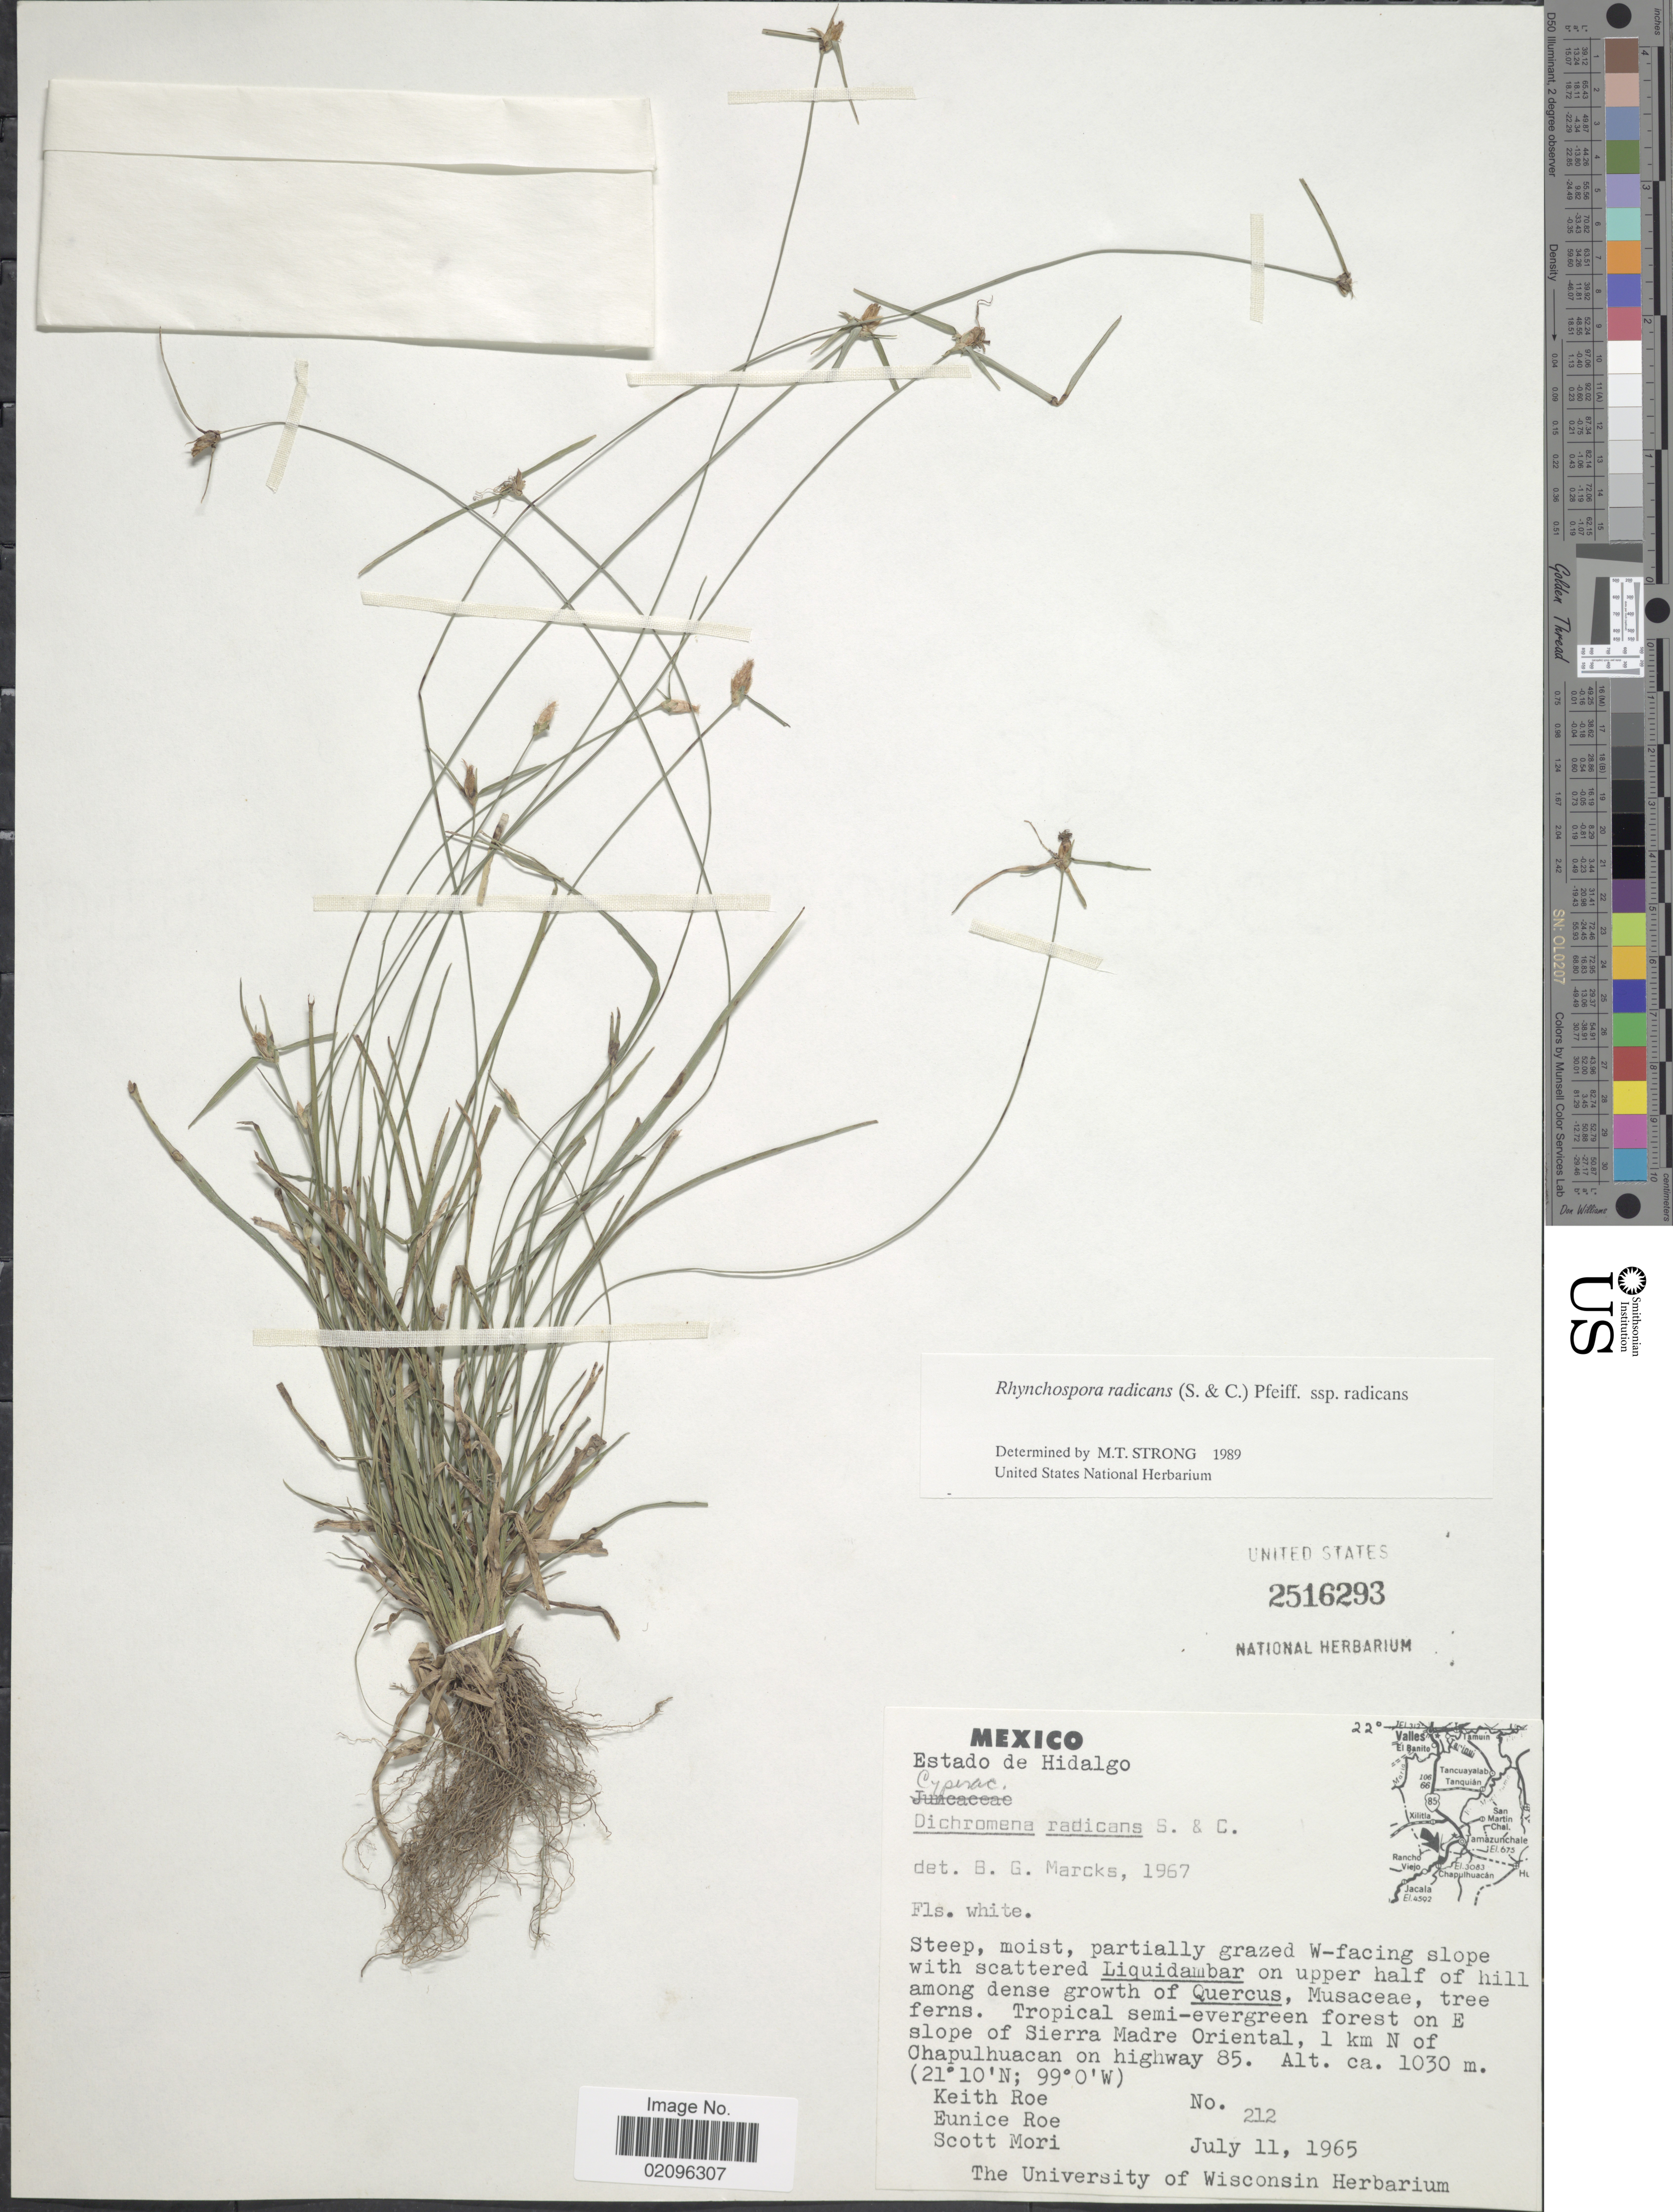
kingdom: Plantae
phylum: Tracheophyta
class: Liliopsida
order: Poales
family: Cyperaceae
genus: Rhynchospora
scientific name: Rhynchospora radicans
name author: (Schltdl. & Cham.) H. Pfeiff.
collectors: K. E. Roe, E. Roe & S. Mori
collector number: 212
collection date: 1965-07-11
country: Mexico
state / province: Hidalgo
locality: Estado de Hidalgo. Tropical semi-evergreen forest on E slope of Sierra Madre Orietal, 1 km N of Chapu;huacan on highway 85.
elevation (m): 1030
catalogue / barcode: US 2516293